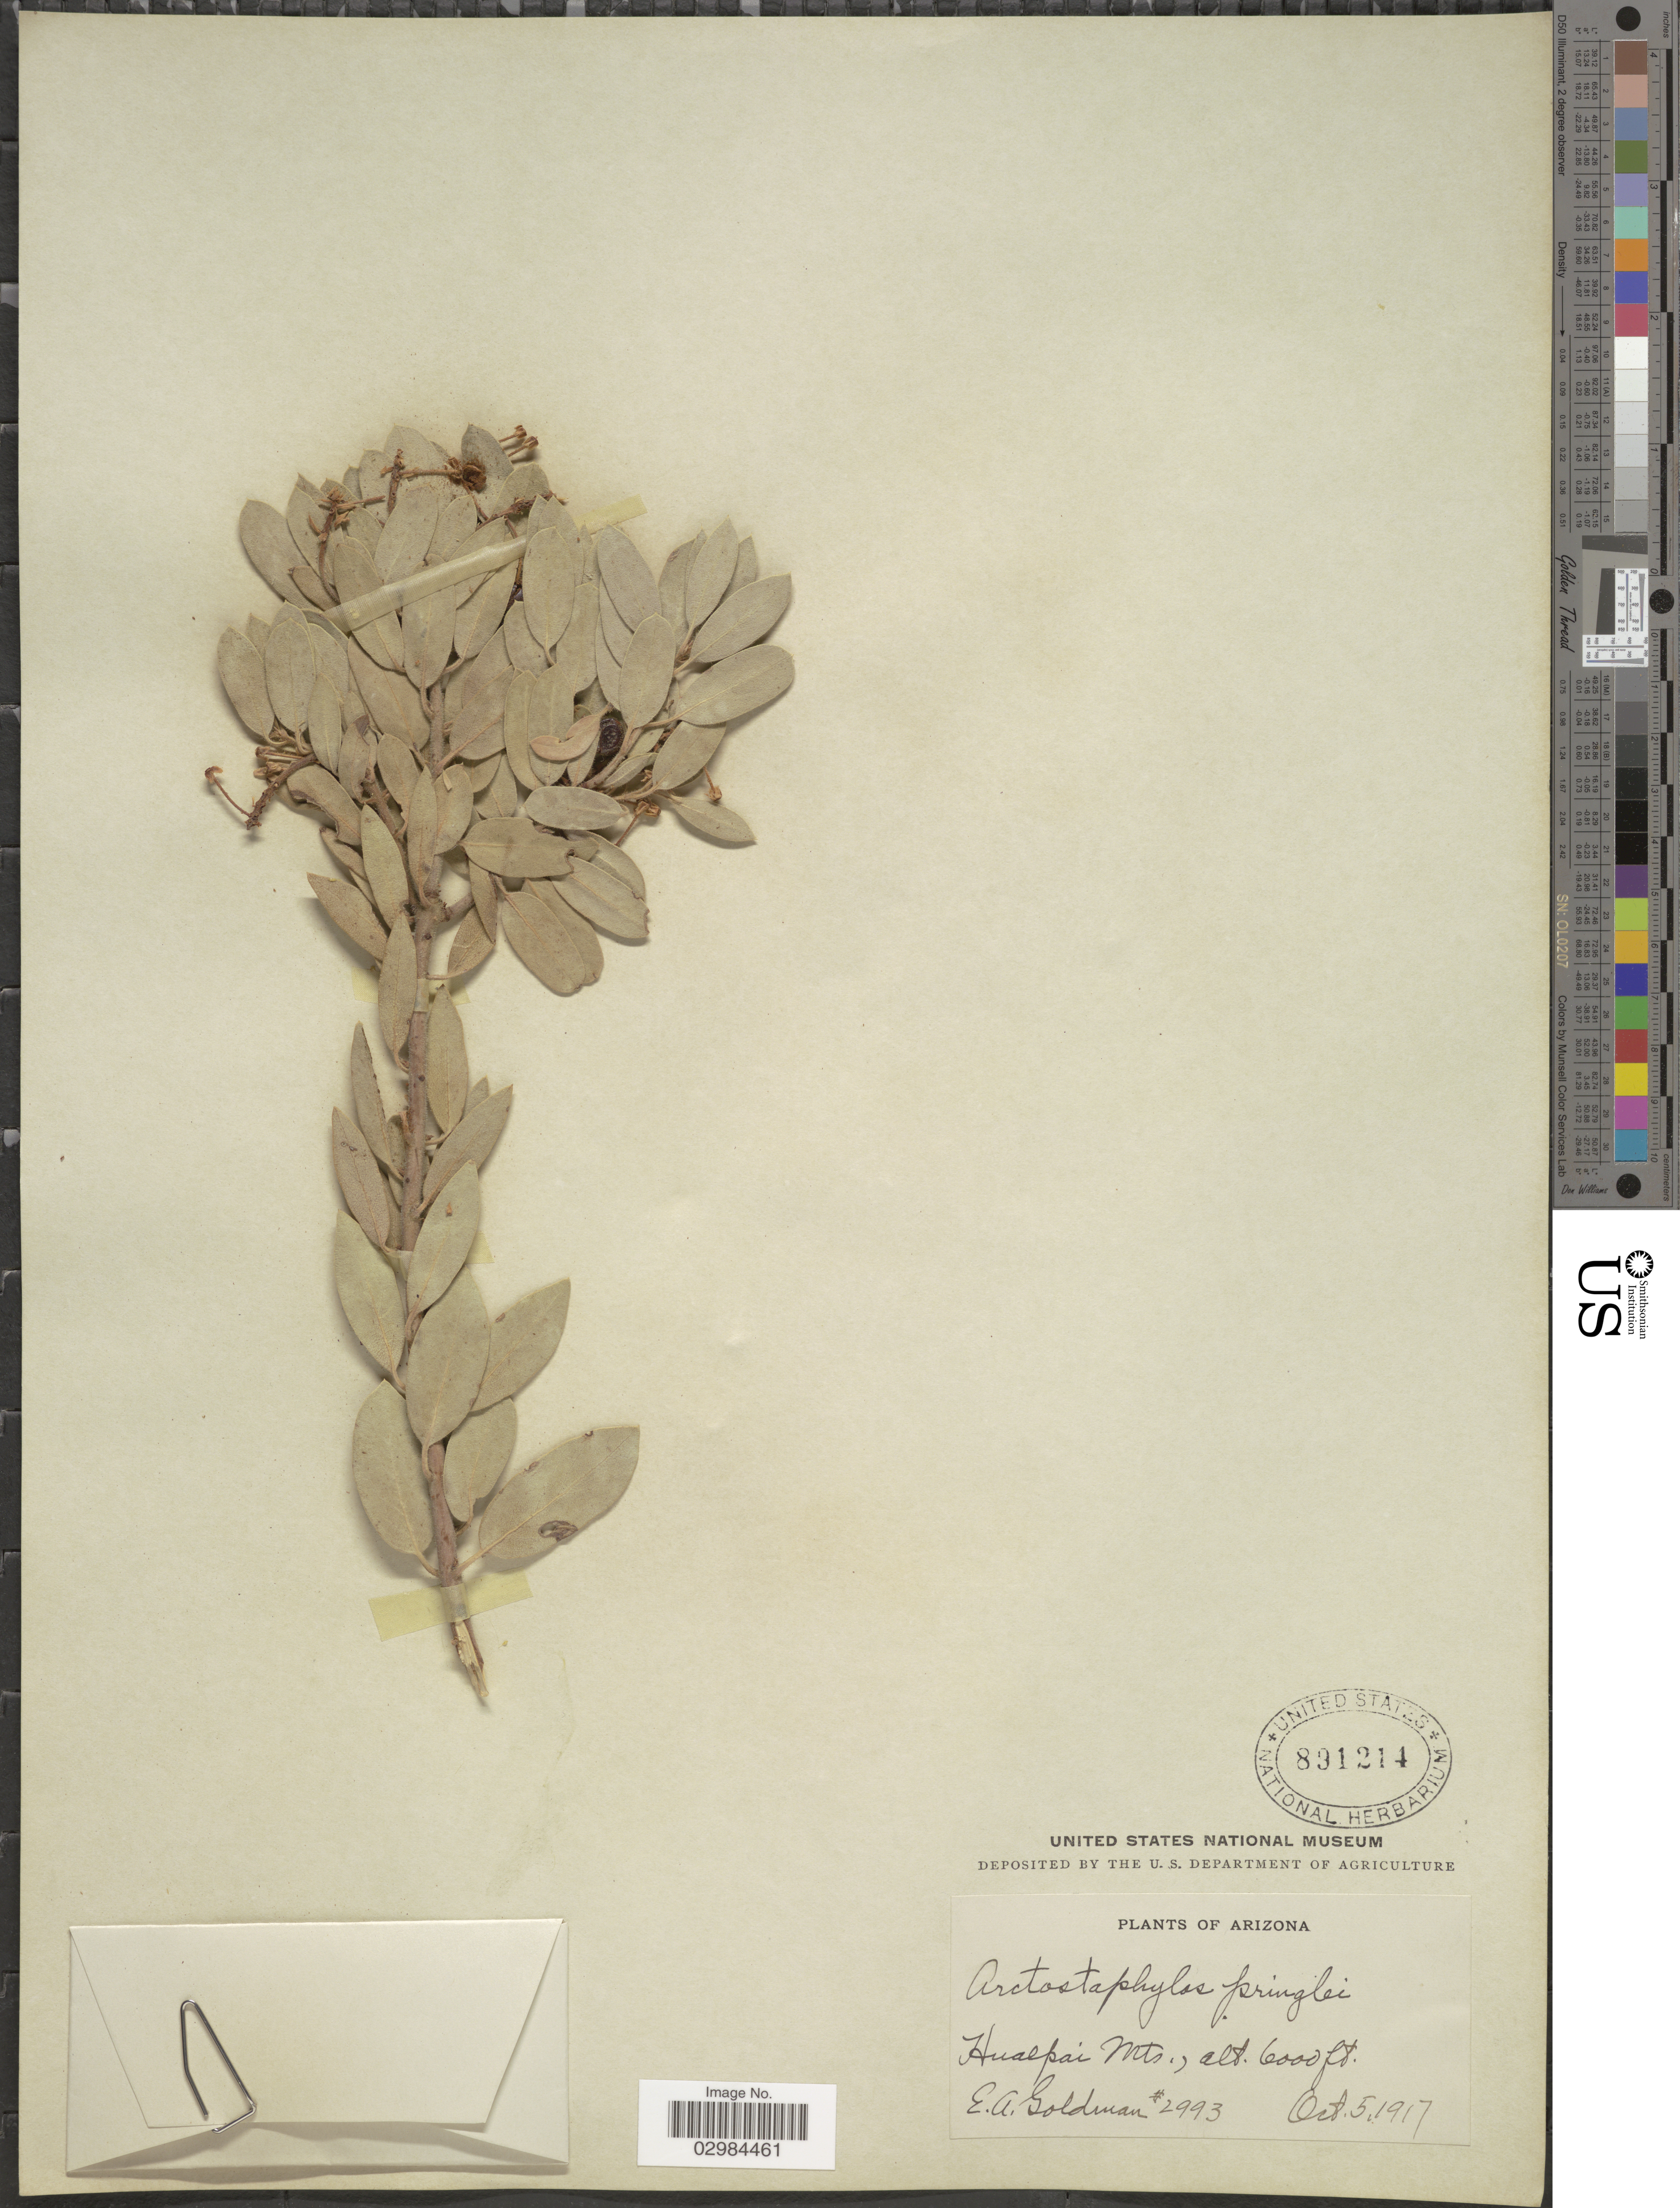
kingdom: Plantae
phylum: Tracheophyta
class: Magnoliopsida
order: Ericales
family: Ericaceae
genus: Arctostaphylos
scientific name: Arctostaphylos pringlei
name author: Parry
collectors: E. A. Goldman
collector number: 2993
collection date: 1917-10-05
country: United States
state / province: Arizona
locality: Hualpai Mts.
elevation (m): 1829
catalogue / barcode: US 891214